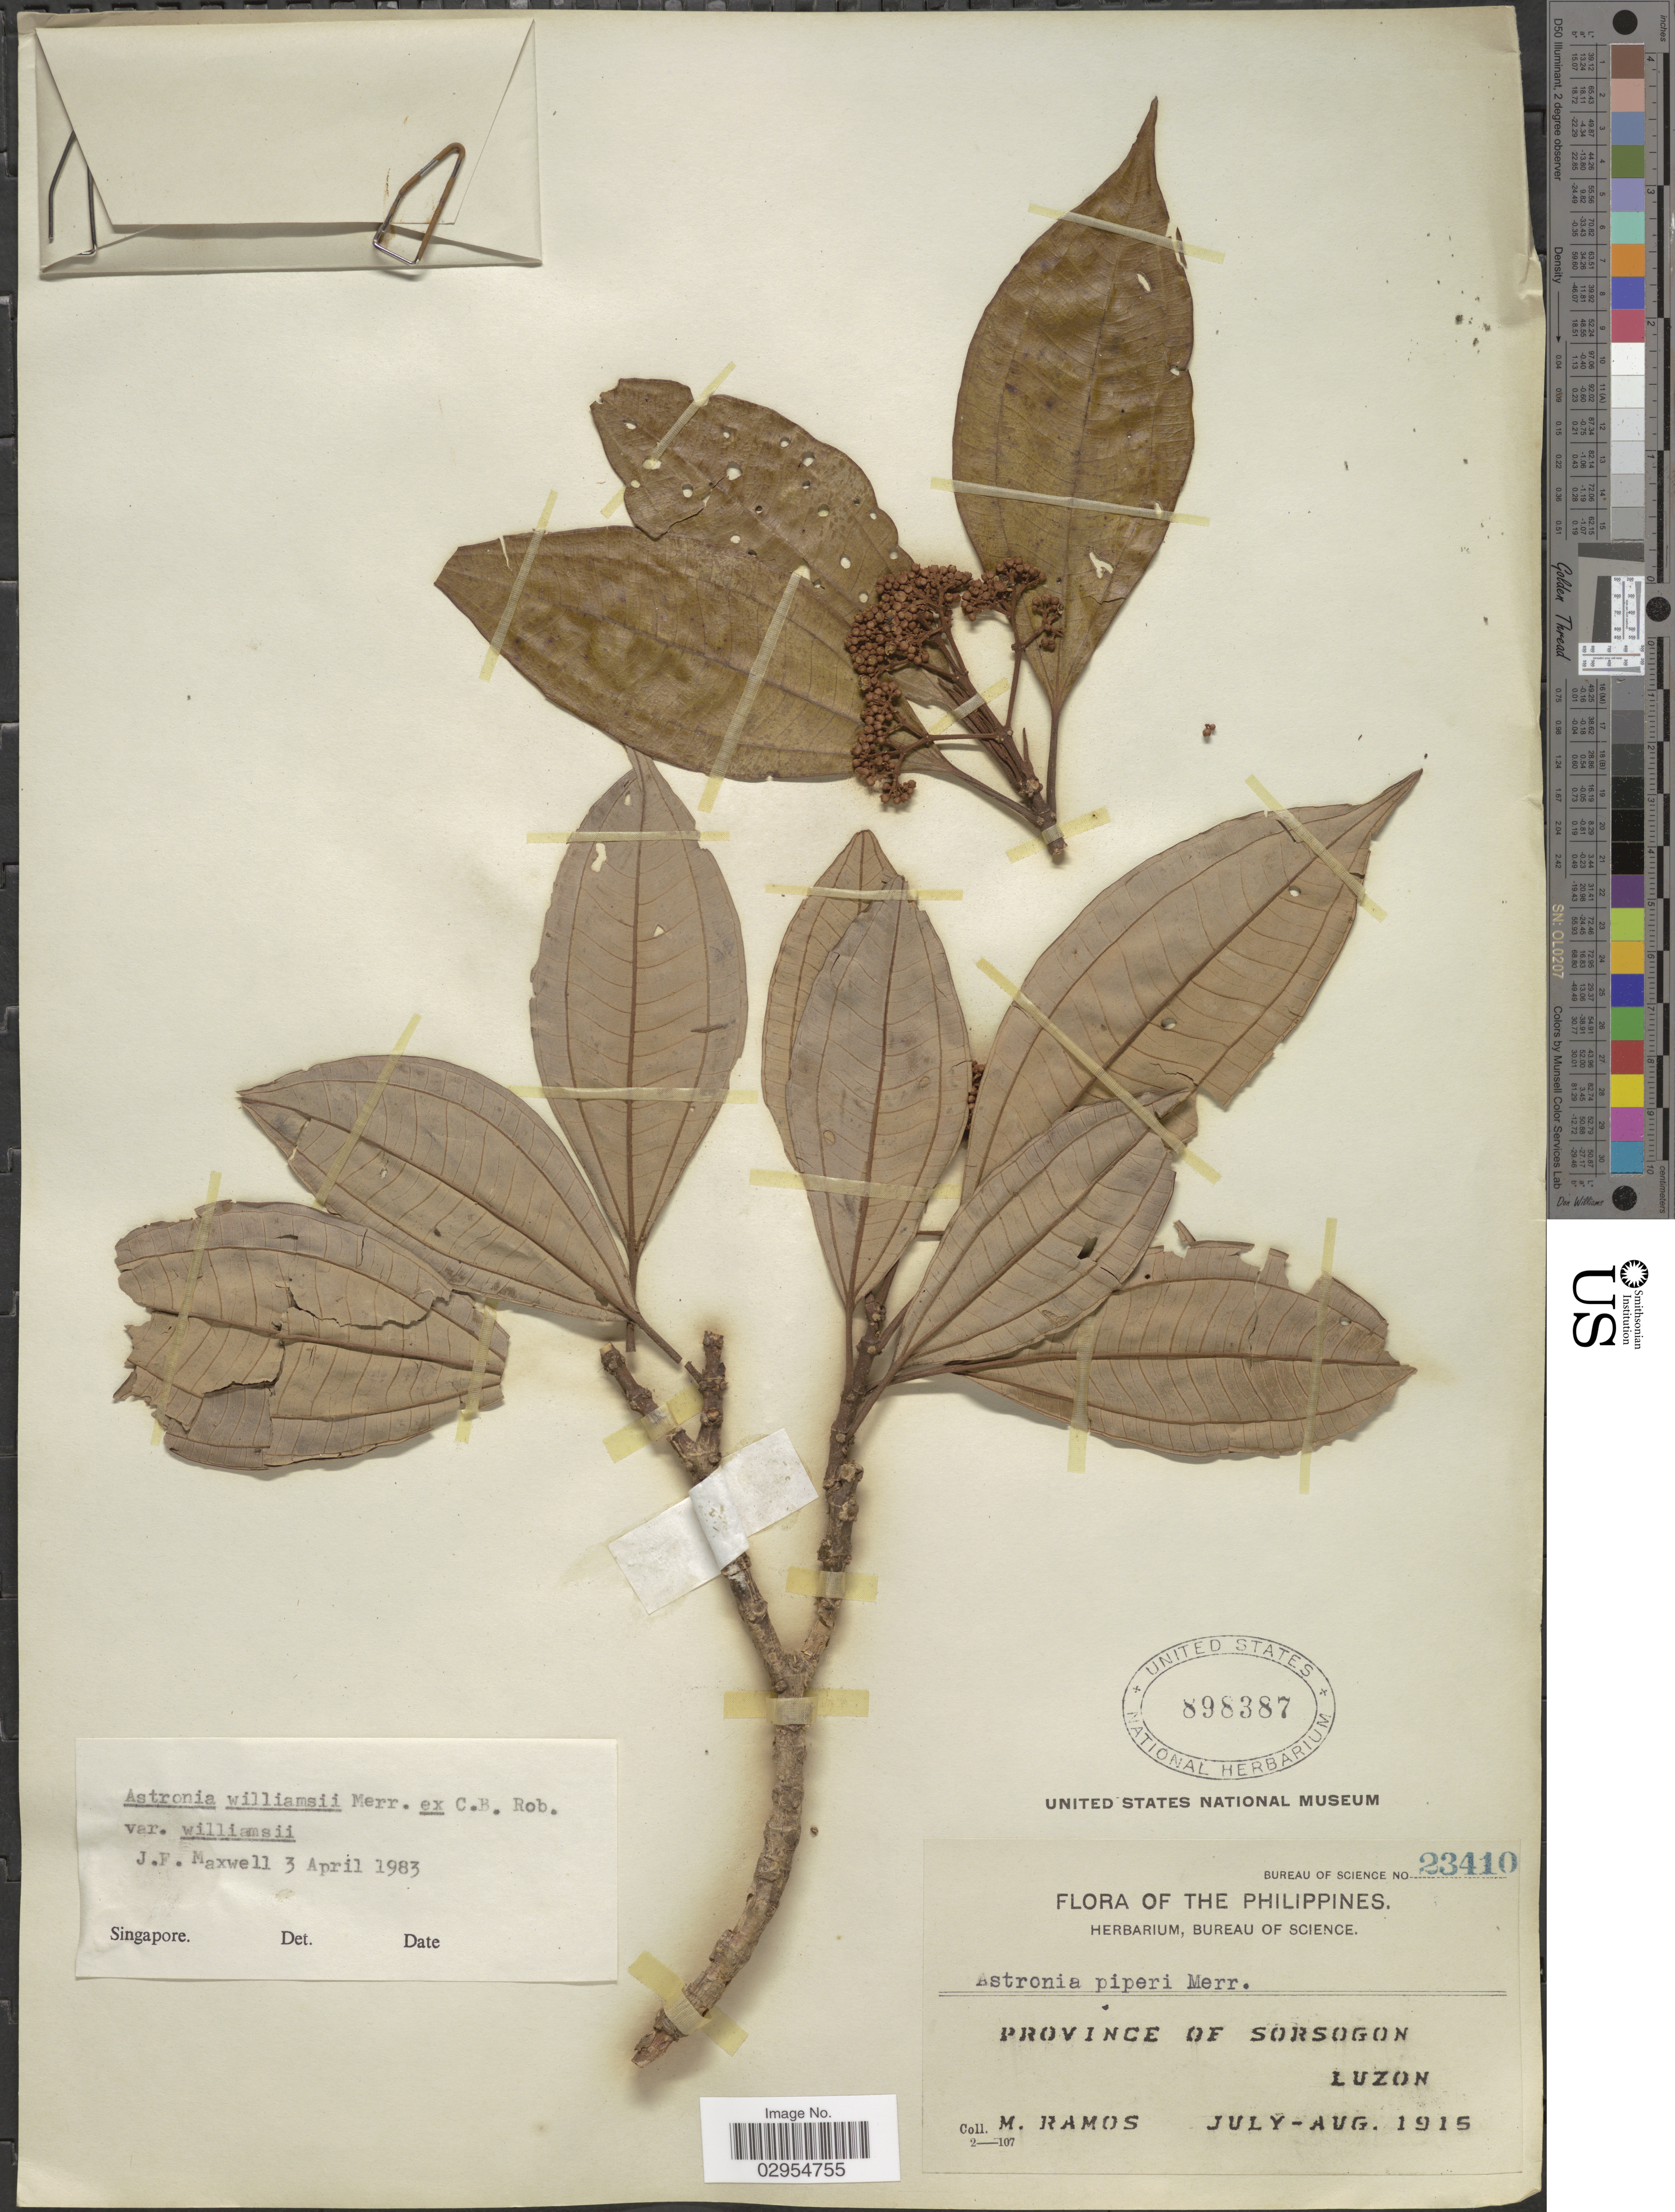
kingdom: Plantae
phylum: Tracheophyta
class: Magnoliopsida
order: Myrtales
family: Melastomataceae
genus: Astronia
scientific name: Astronia williamsii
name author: Merr. ex C.B. Rob.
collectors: M. Ramos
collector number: Bureau of Science 23410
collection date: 1915-07/1915-08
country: Philippines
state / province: Bicol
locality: Province of Sorsogon, Luzon.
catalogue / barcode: US 898387